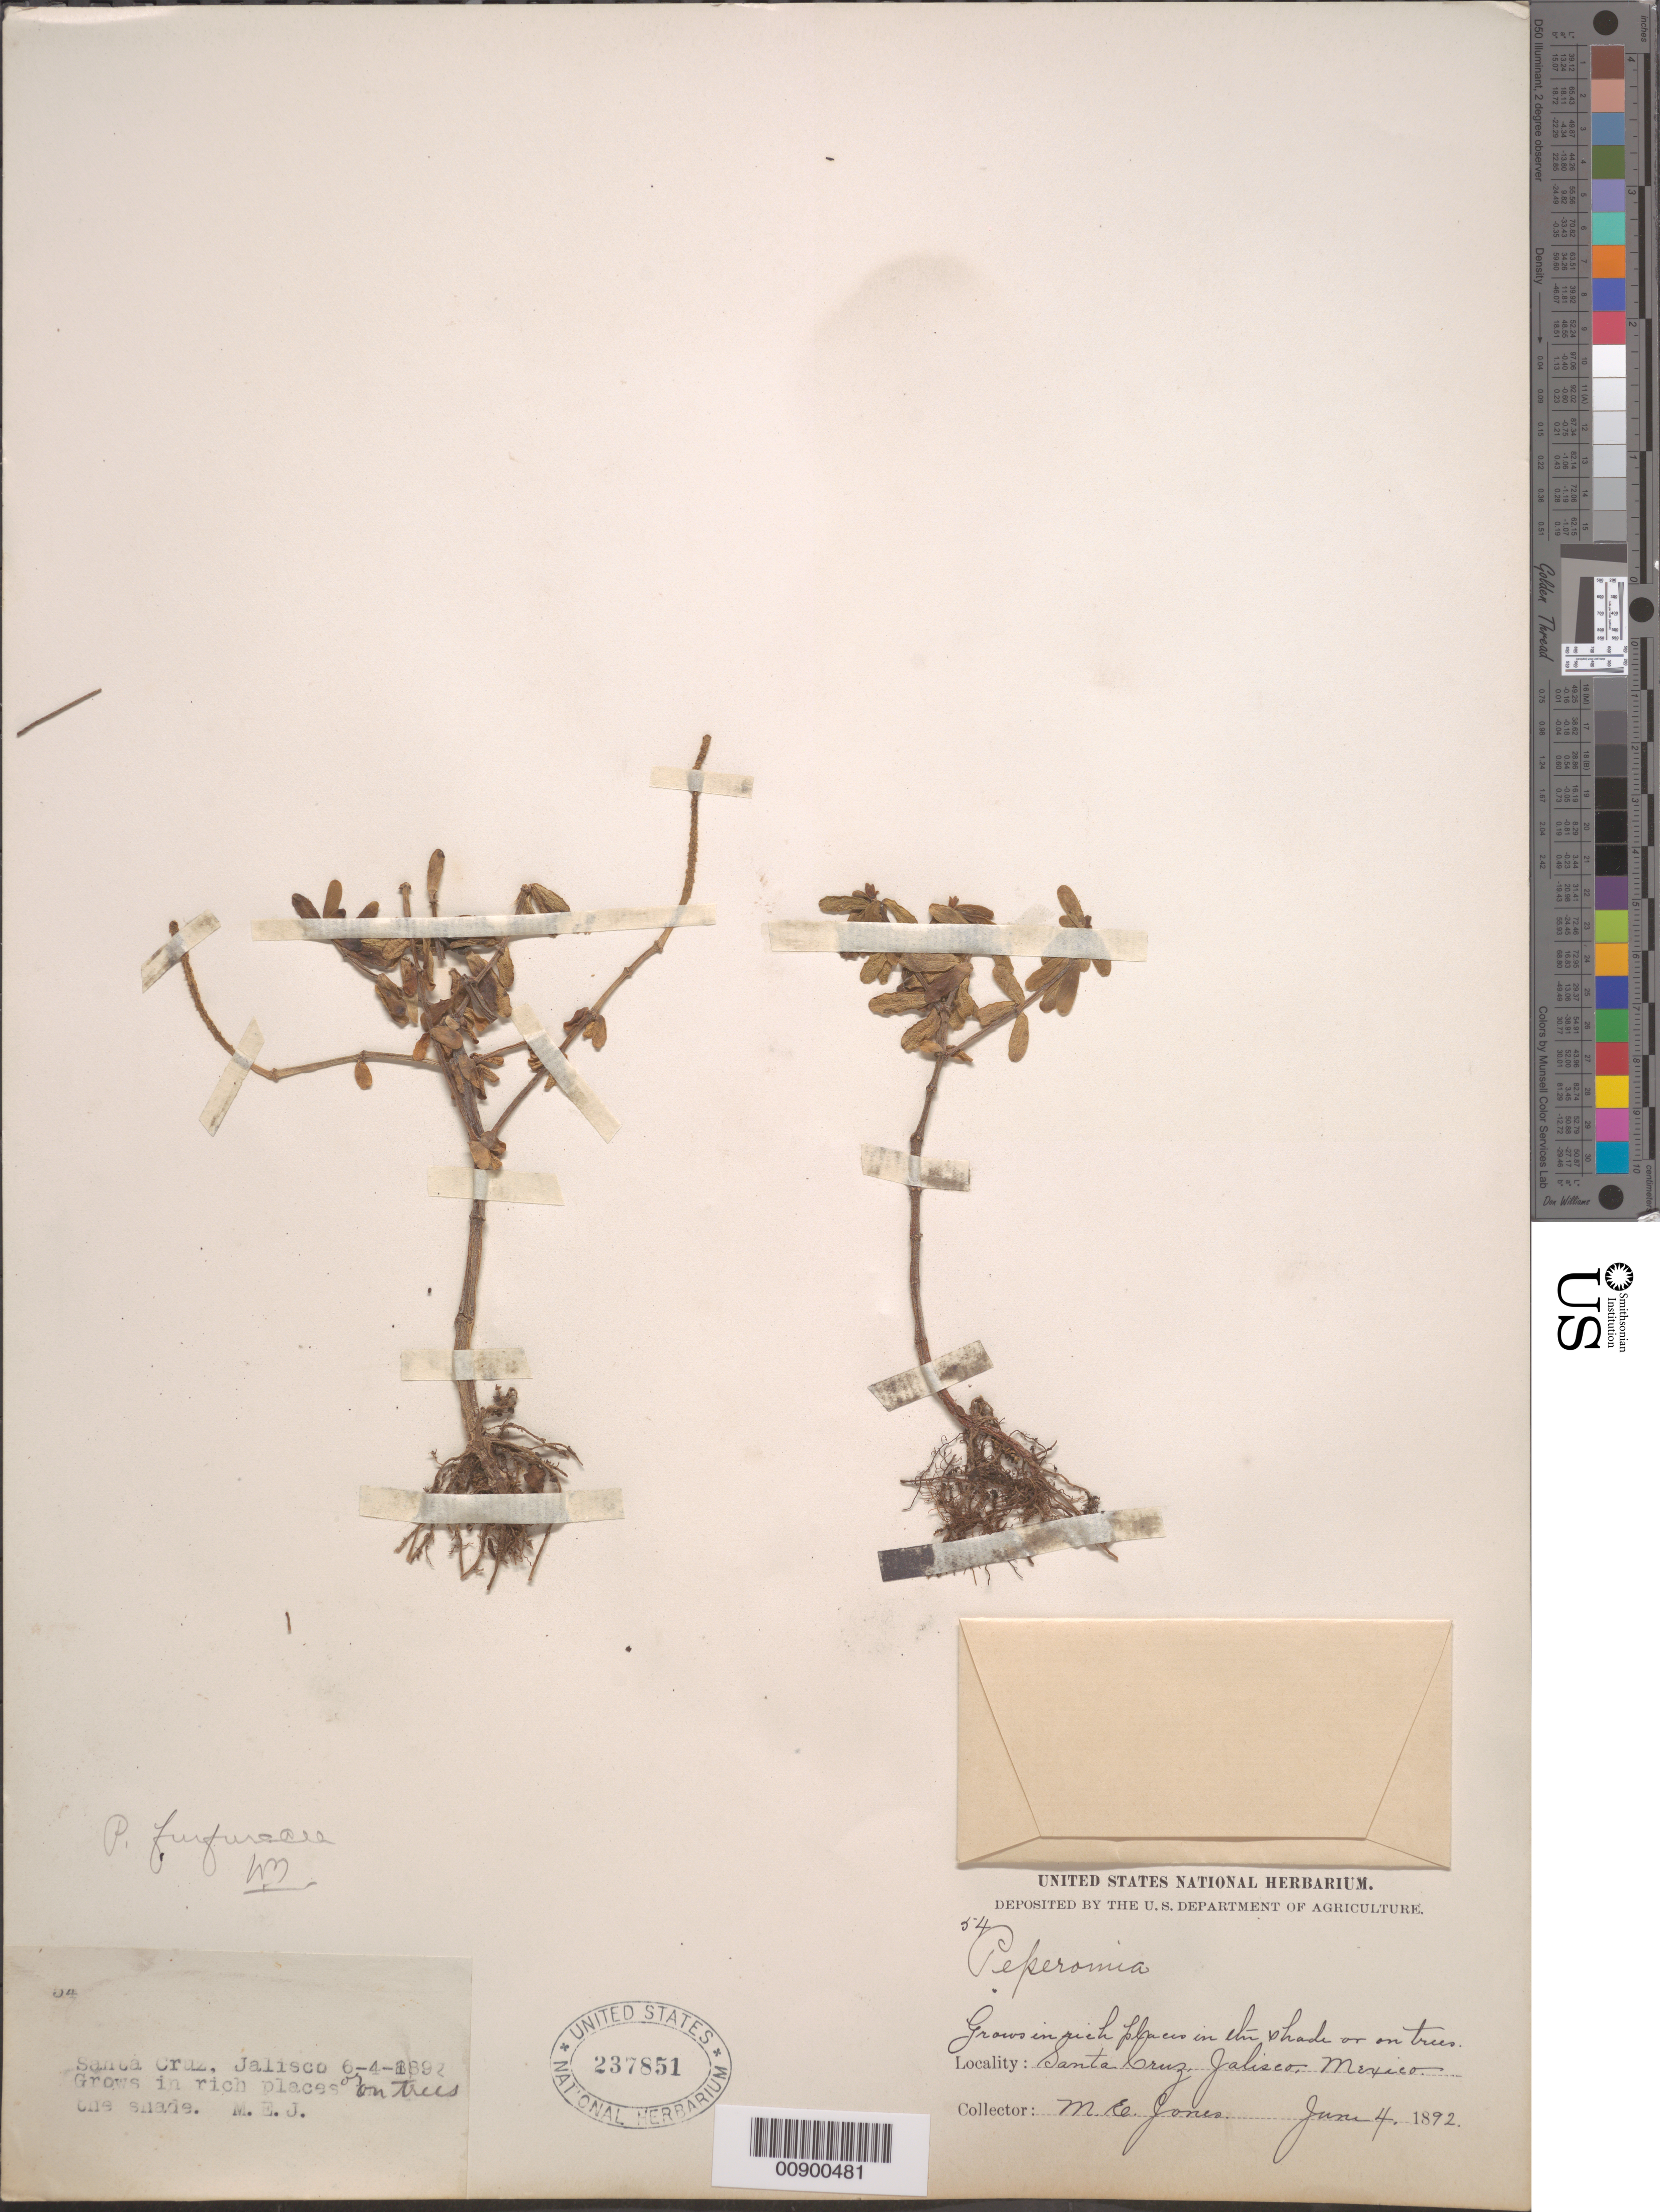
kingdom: Plantae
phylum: Tracheophyta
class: Magnoliopsida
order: Piperales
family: Piperaceae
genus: Peperomia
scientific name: Peperomia leptophylla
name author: Miq.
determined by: Jiménez, José Estaban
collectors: M. E. Jones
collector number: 54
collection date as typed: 04 Jun 1892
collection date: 1892-06-04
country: Mexico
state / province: Jalisco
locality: Santa Cruz, Jalisco.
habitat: Grows in rich places or on trees, in the shade.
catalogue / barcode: US 237851